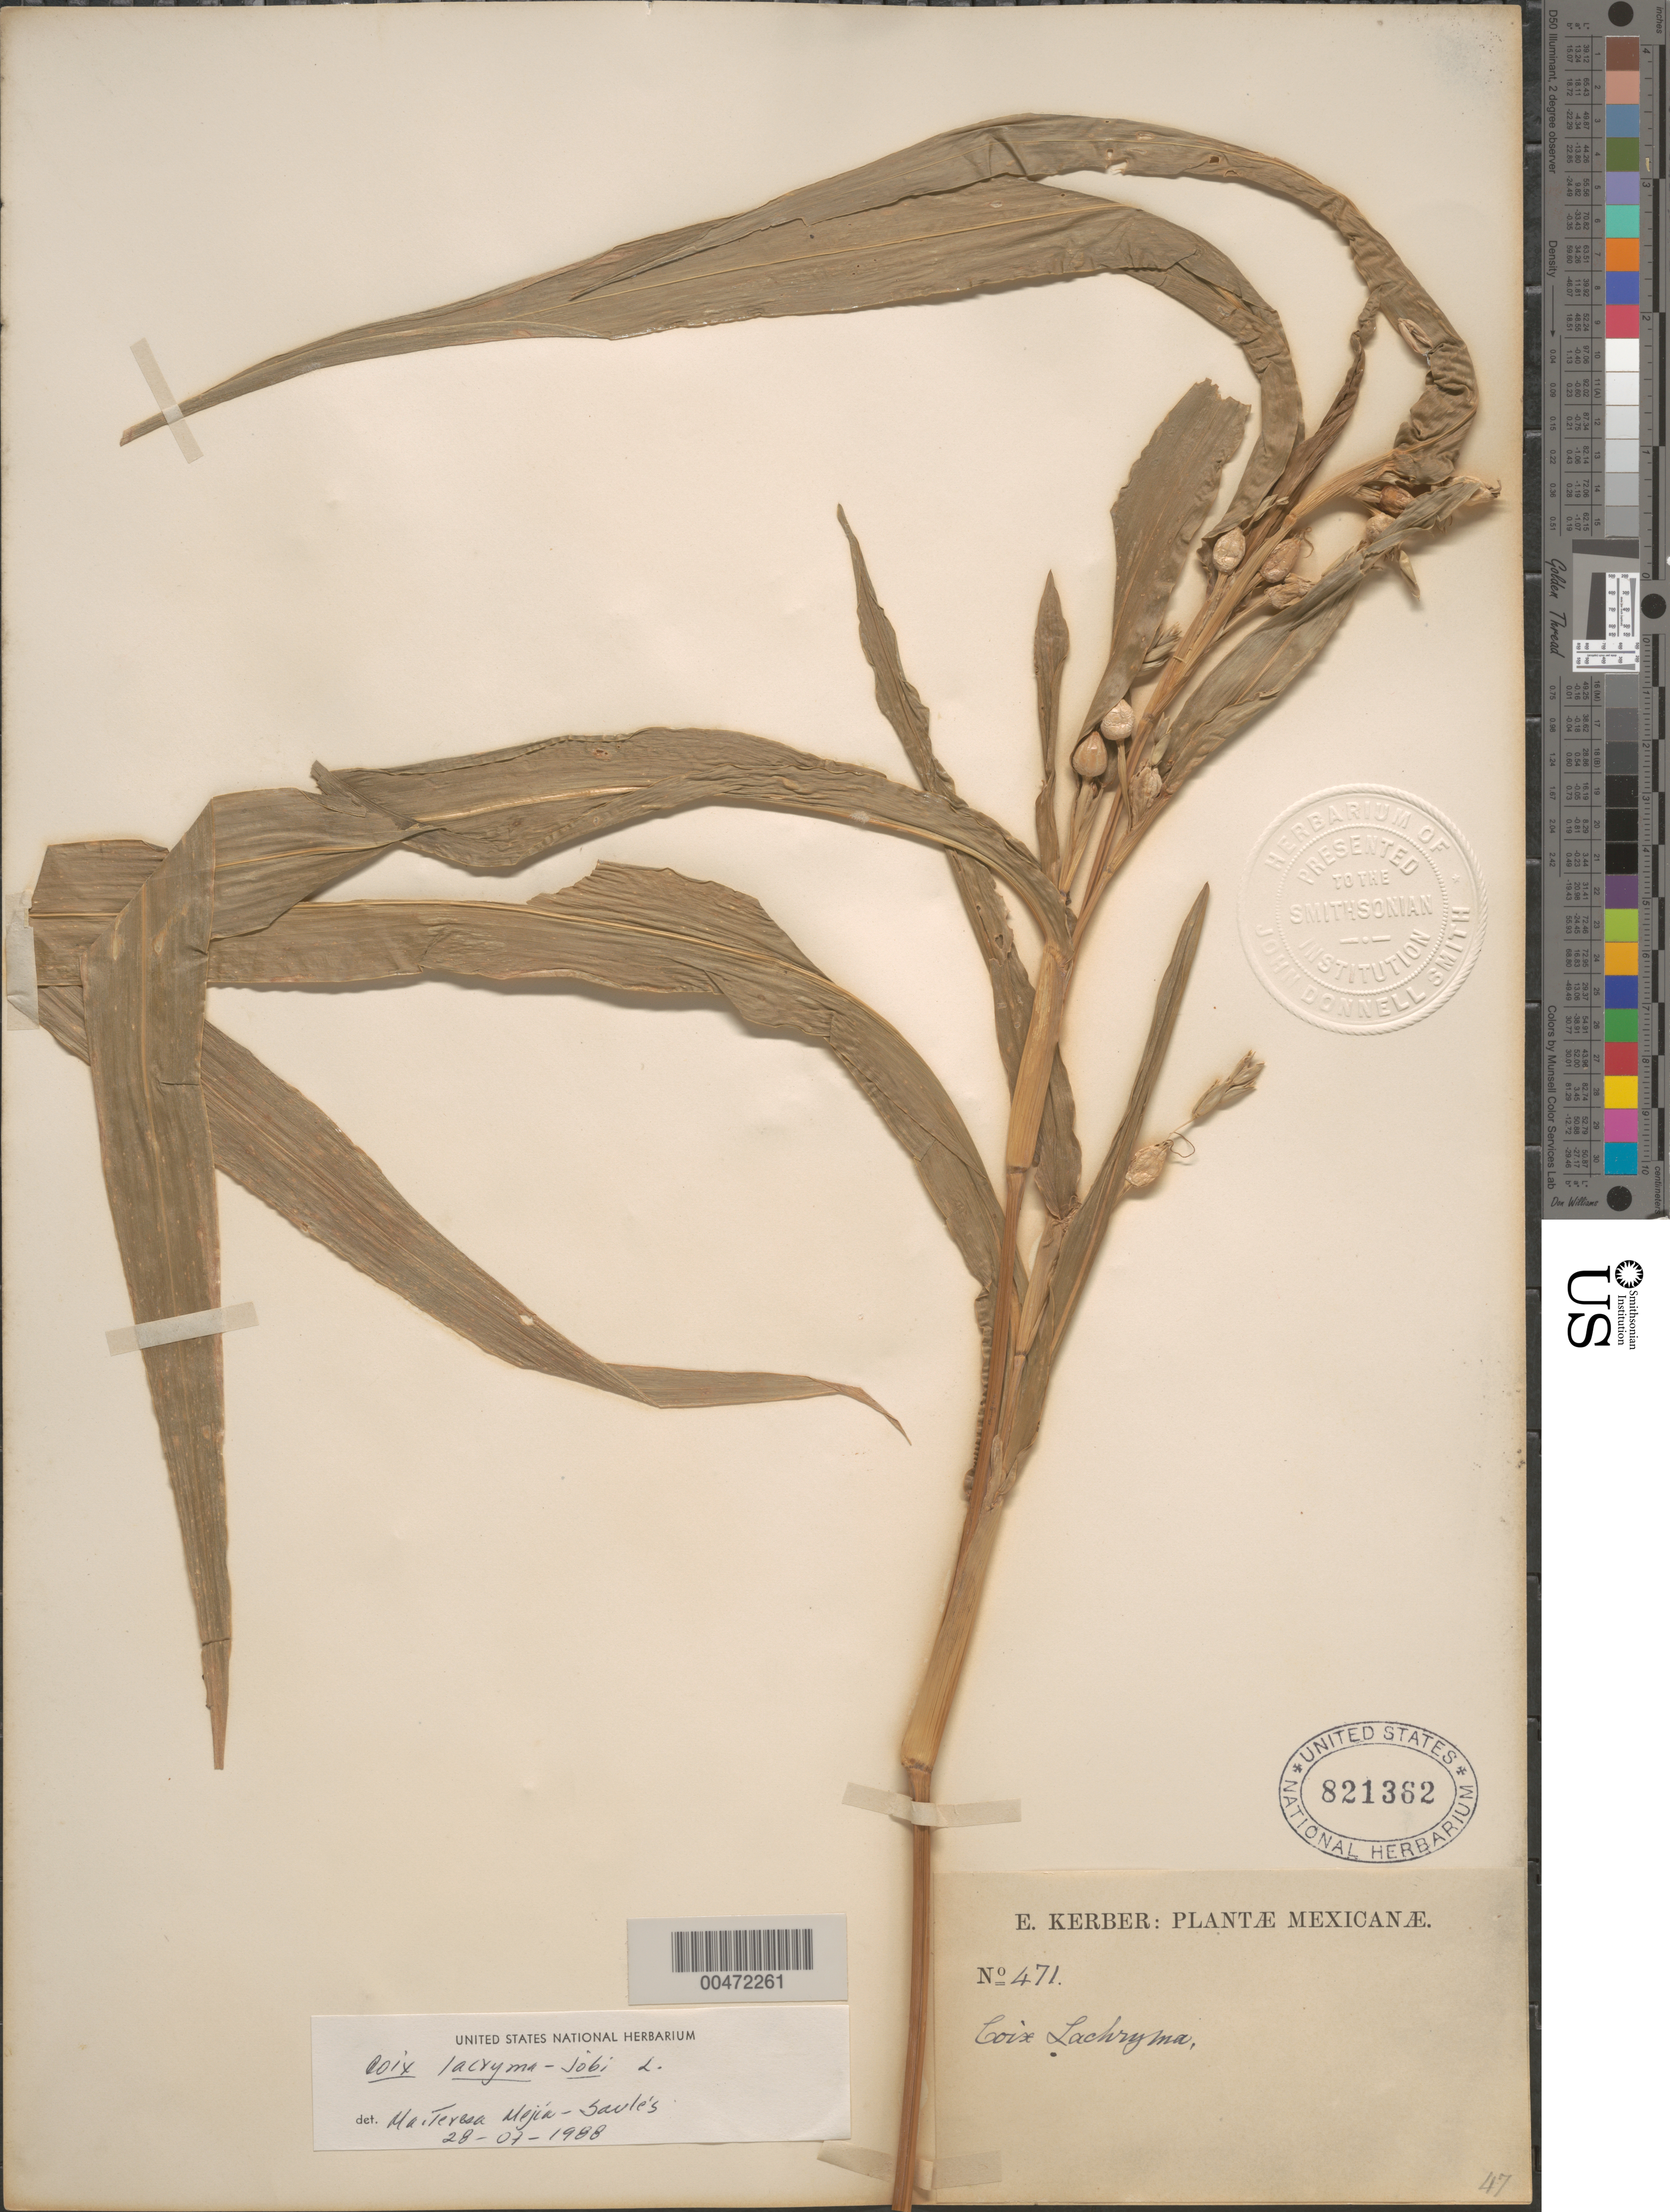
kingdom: Plantae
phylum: Tracheophyta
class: Liliopsida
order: Poales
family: Poaceae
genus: Coix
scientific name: Coix lacryma-jobi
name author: L.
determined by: Mejía-Sauls, M. T.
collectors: E. Kerber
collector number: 471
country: Mexico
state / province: Durango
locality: San Ramon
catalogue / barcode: US 821362